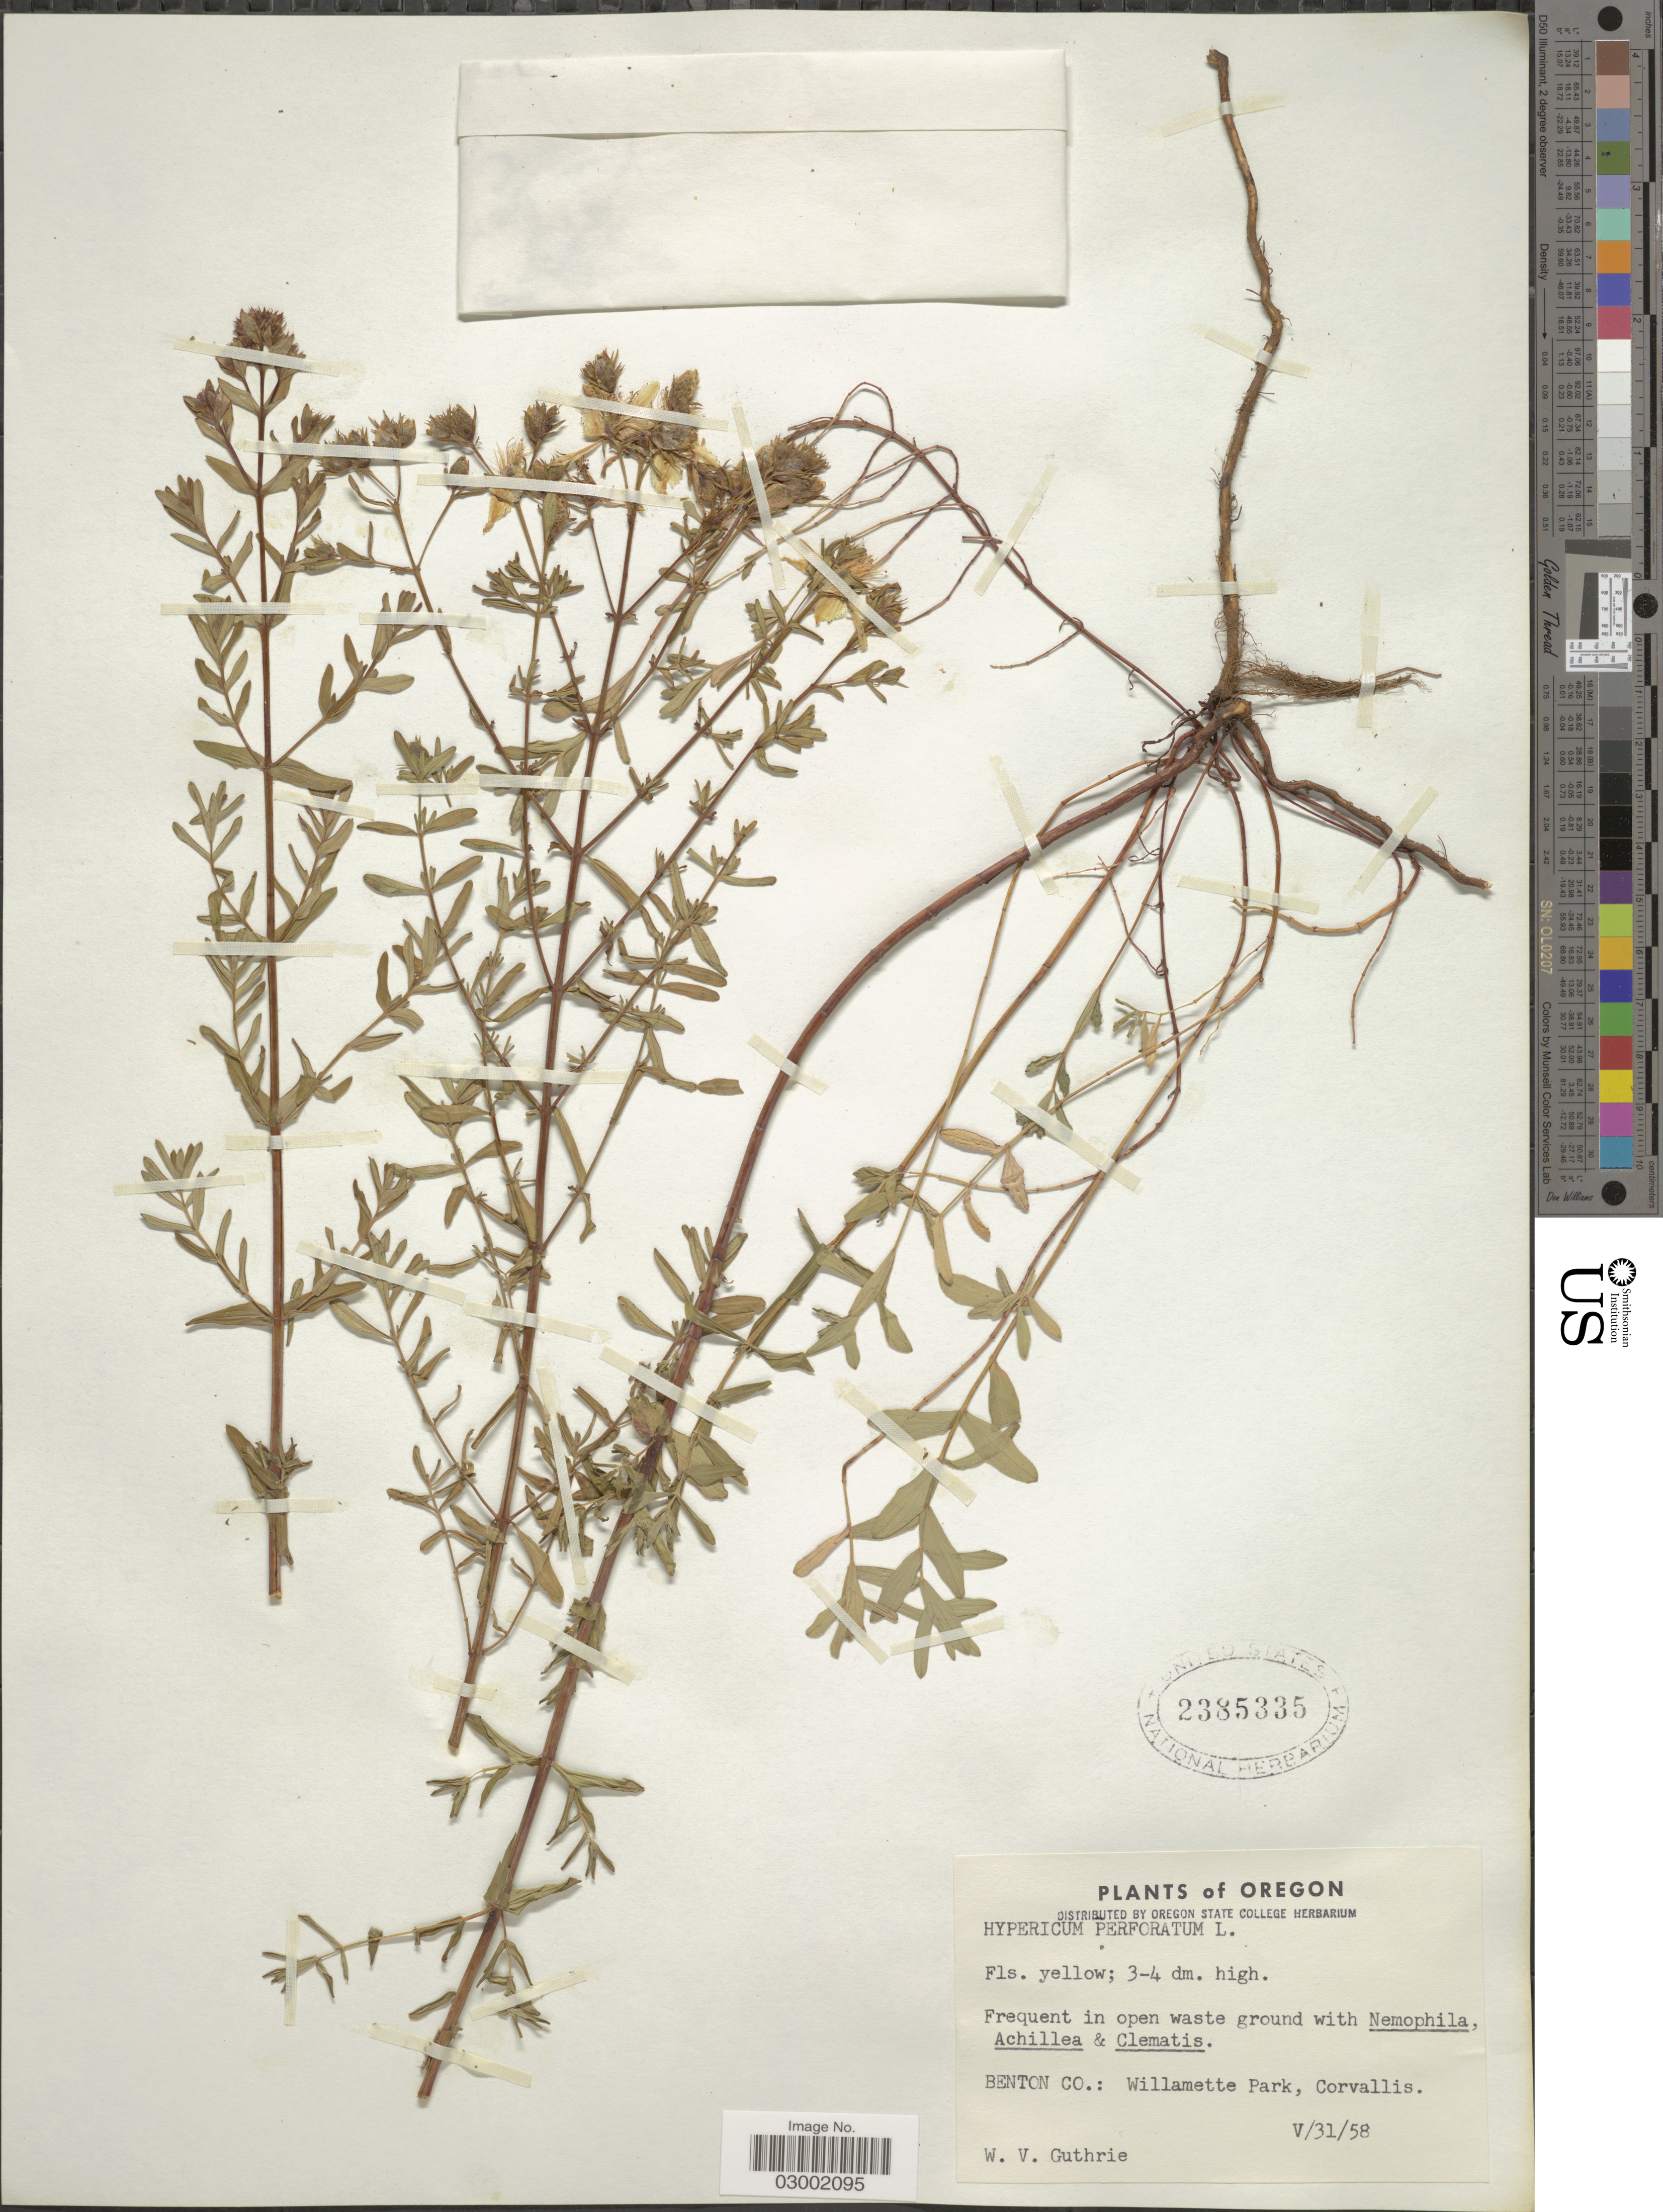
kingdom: Plantae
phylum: Tracheophyta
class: Magnoliopsida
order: Malpighiales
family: Hypericaceae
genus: Hypericum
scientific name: Hypericum perforatum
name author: L.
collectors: W. Guthrie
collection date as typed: Transcribed d/m/y: 31/5/58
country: United States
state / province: Oregon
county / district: Benton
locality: Benton Co.: Willamette Park, Corvallis.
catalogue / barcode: US 2385335